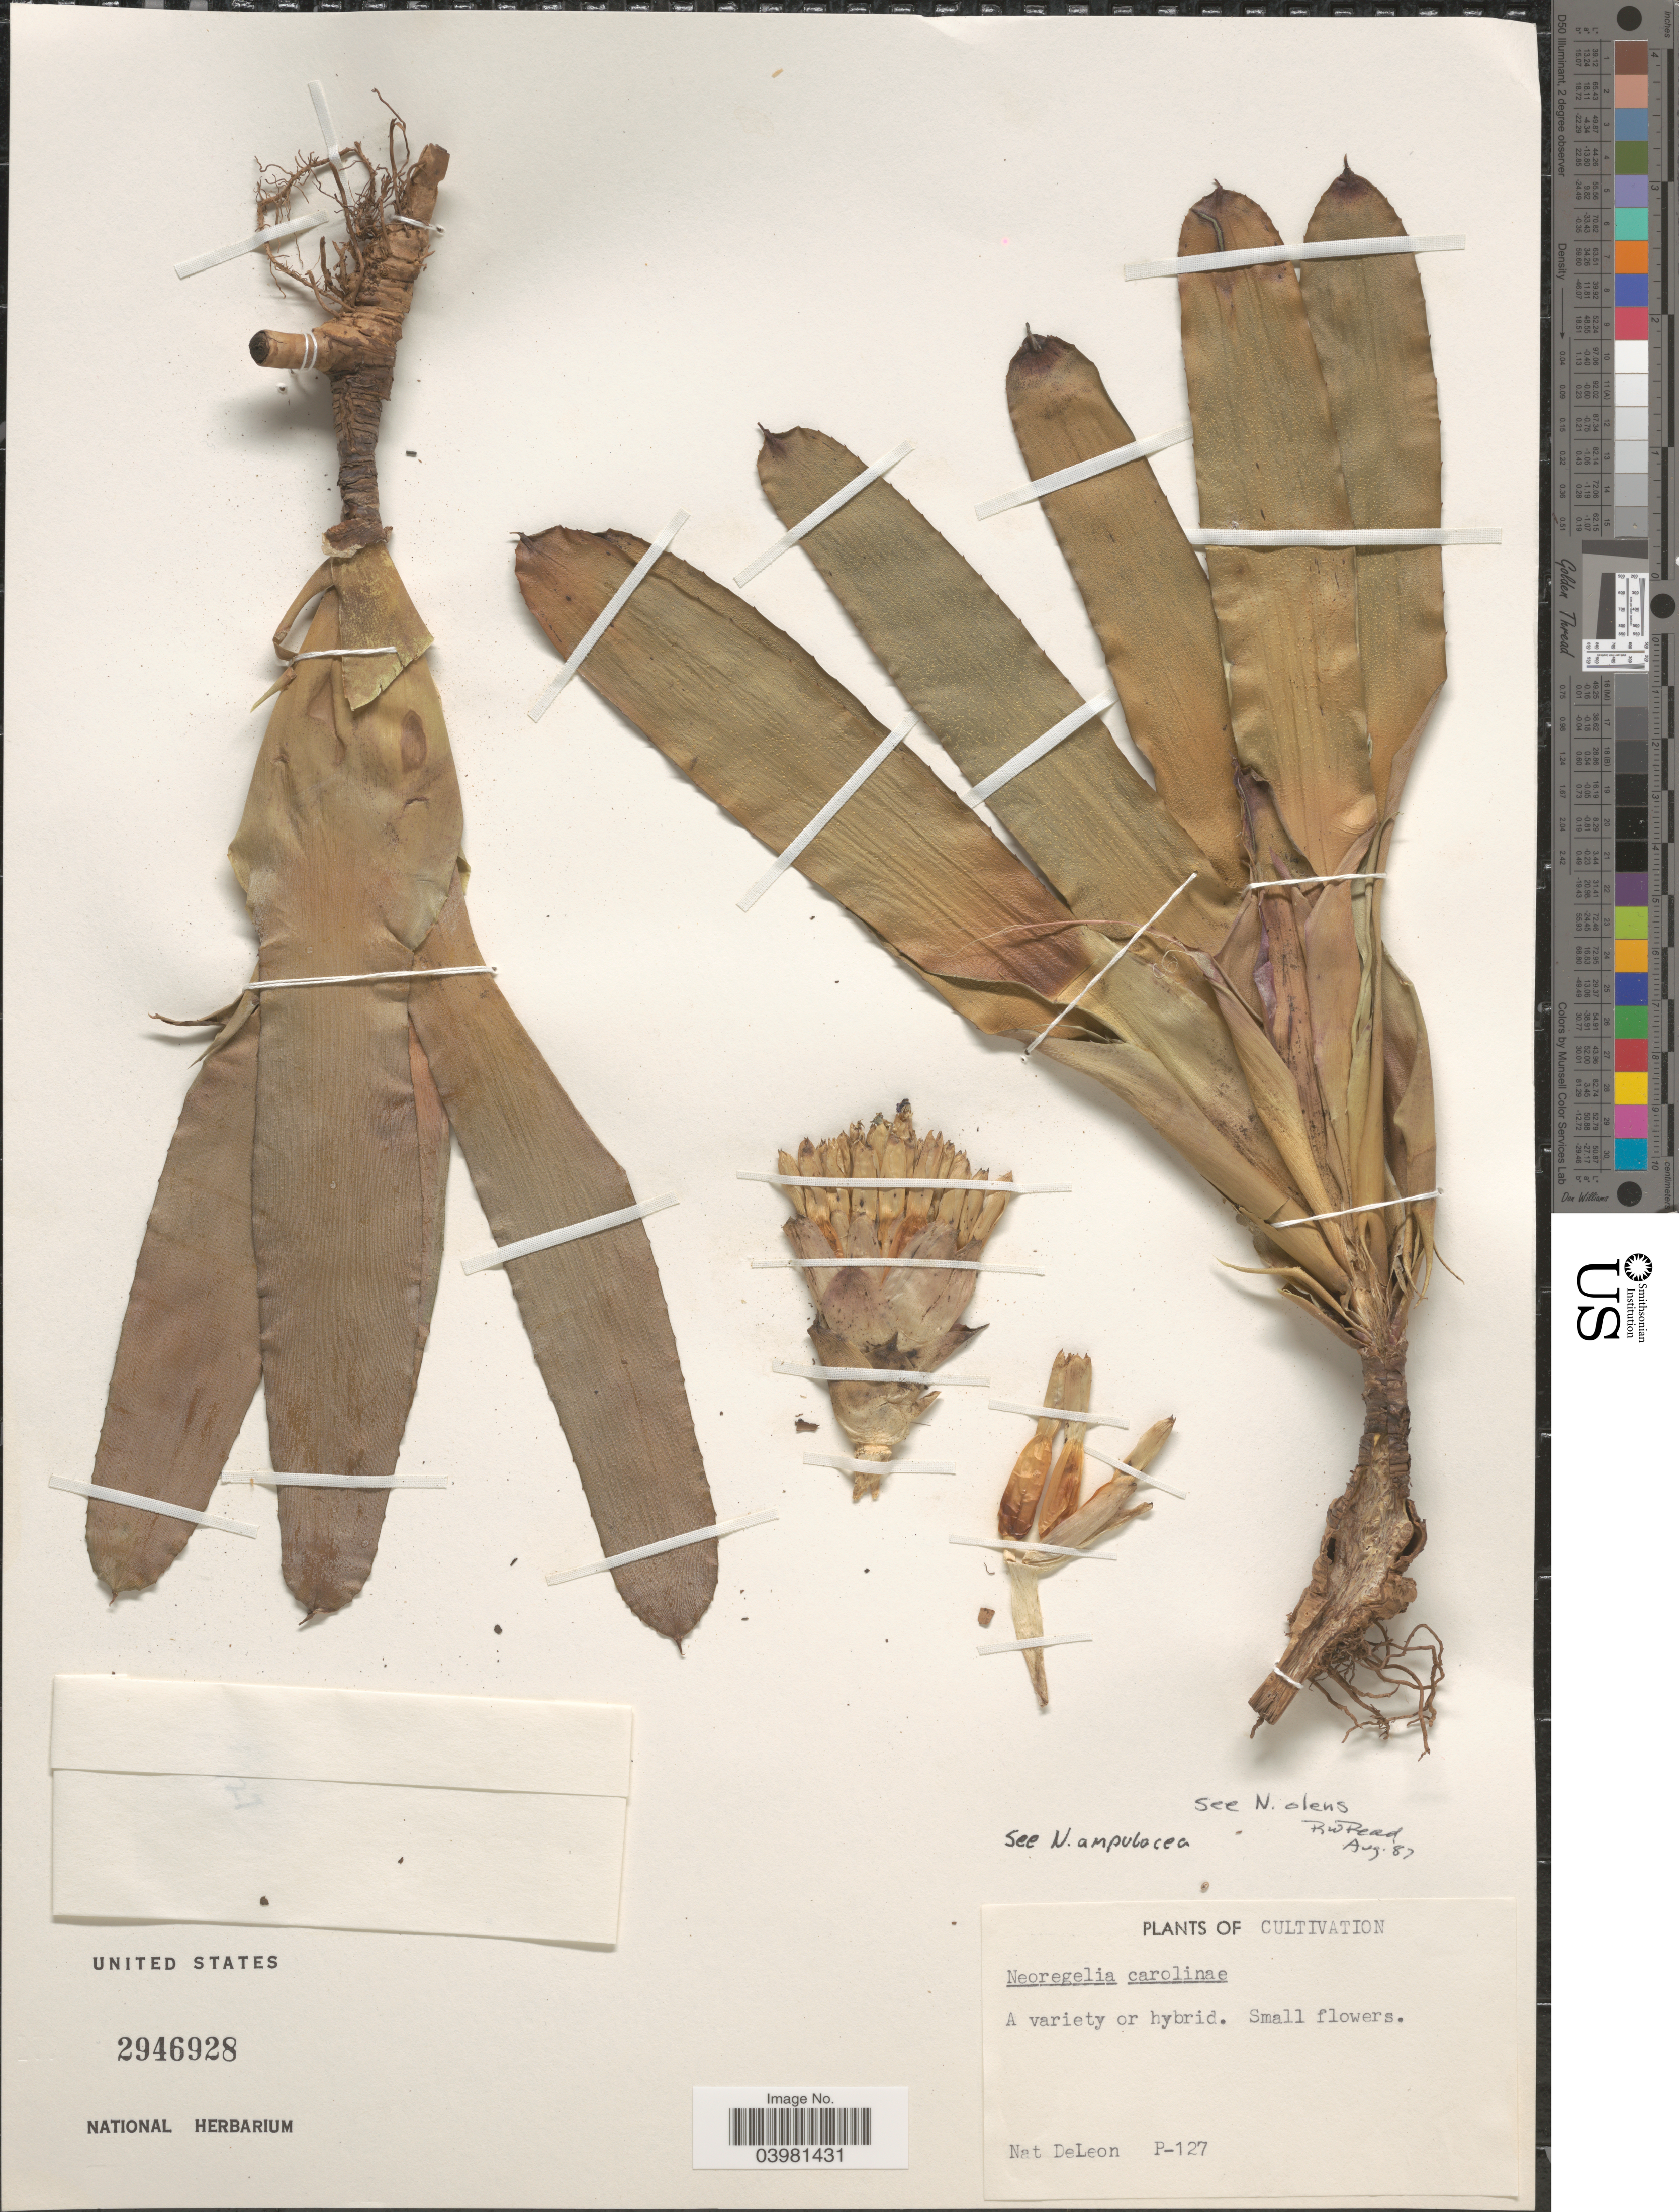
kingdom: Plantae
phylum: Tracheophyta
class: Liliopsida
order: Poales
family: Bromeliaceae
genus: Neoregelia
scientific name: Neoregelia carolinae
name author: (Beer) L.B. Sm.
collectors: N. J. DeLeon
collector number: P-127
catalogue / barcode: US 2946928